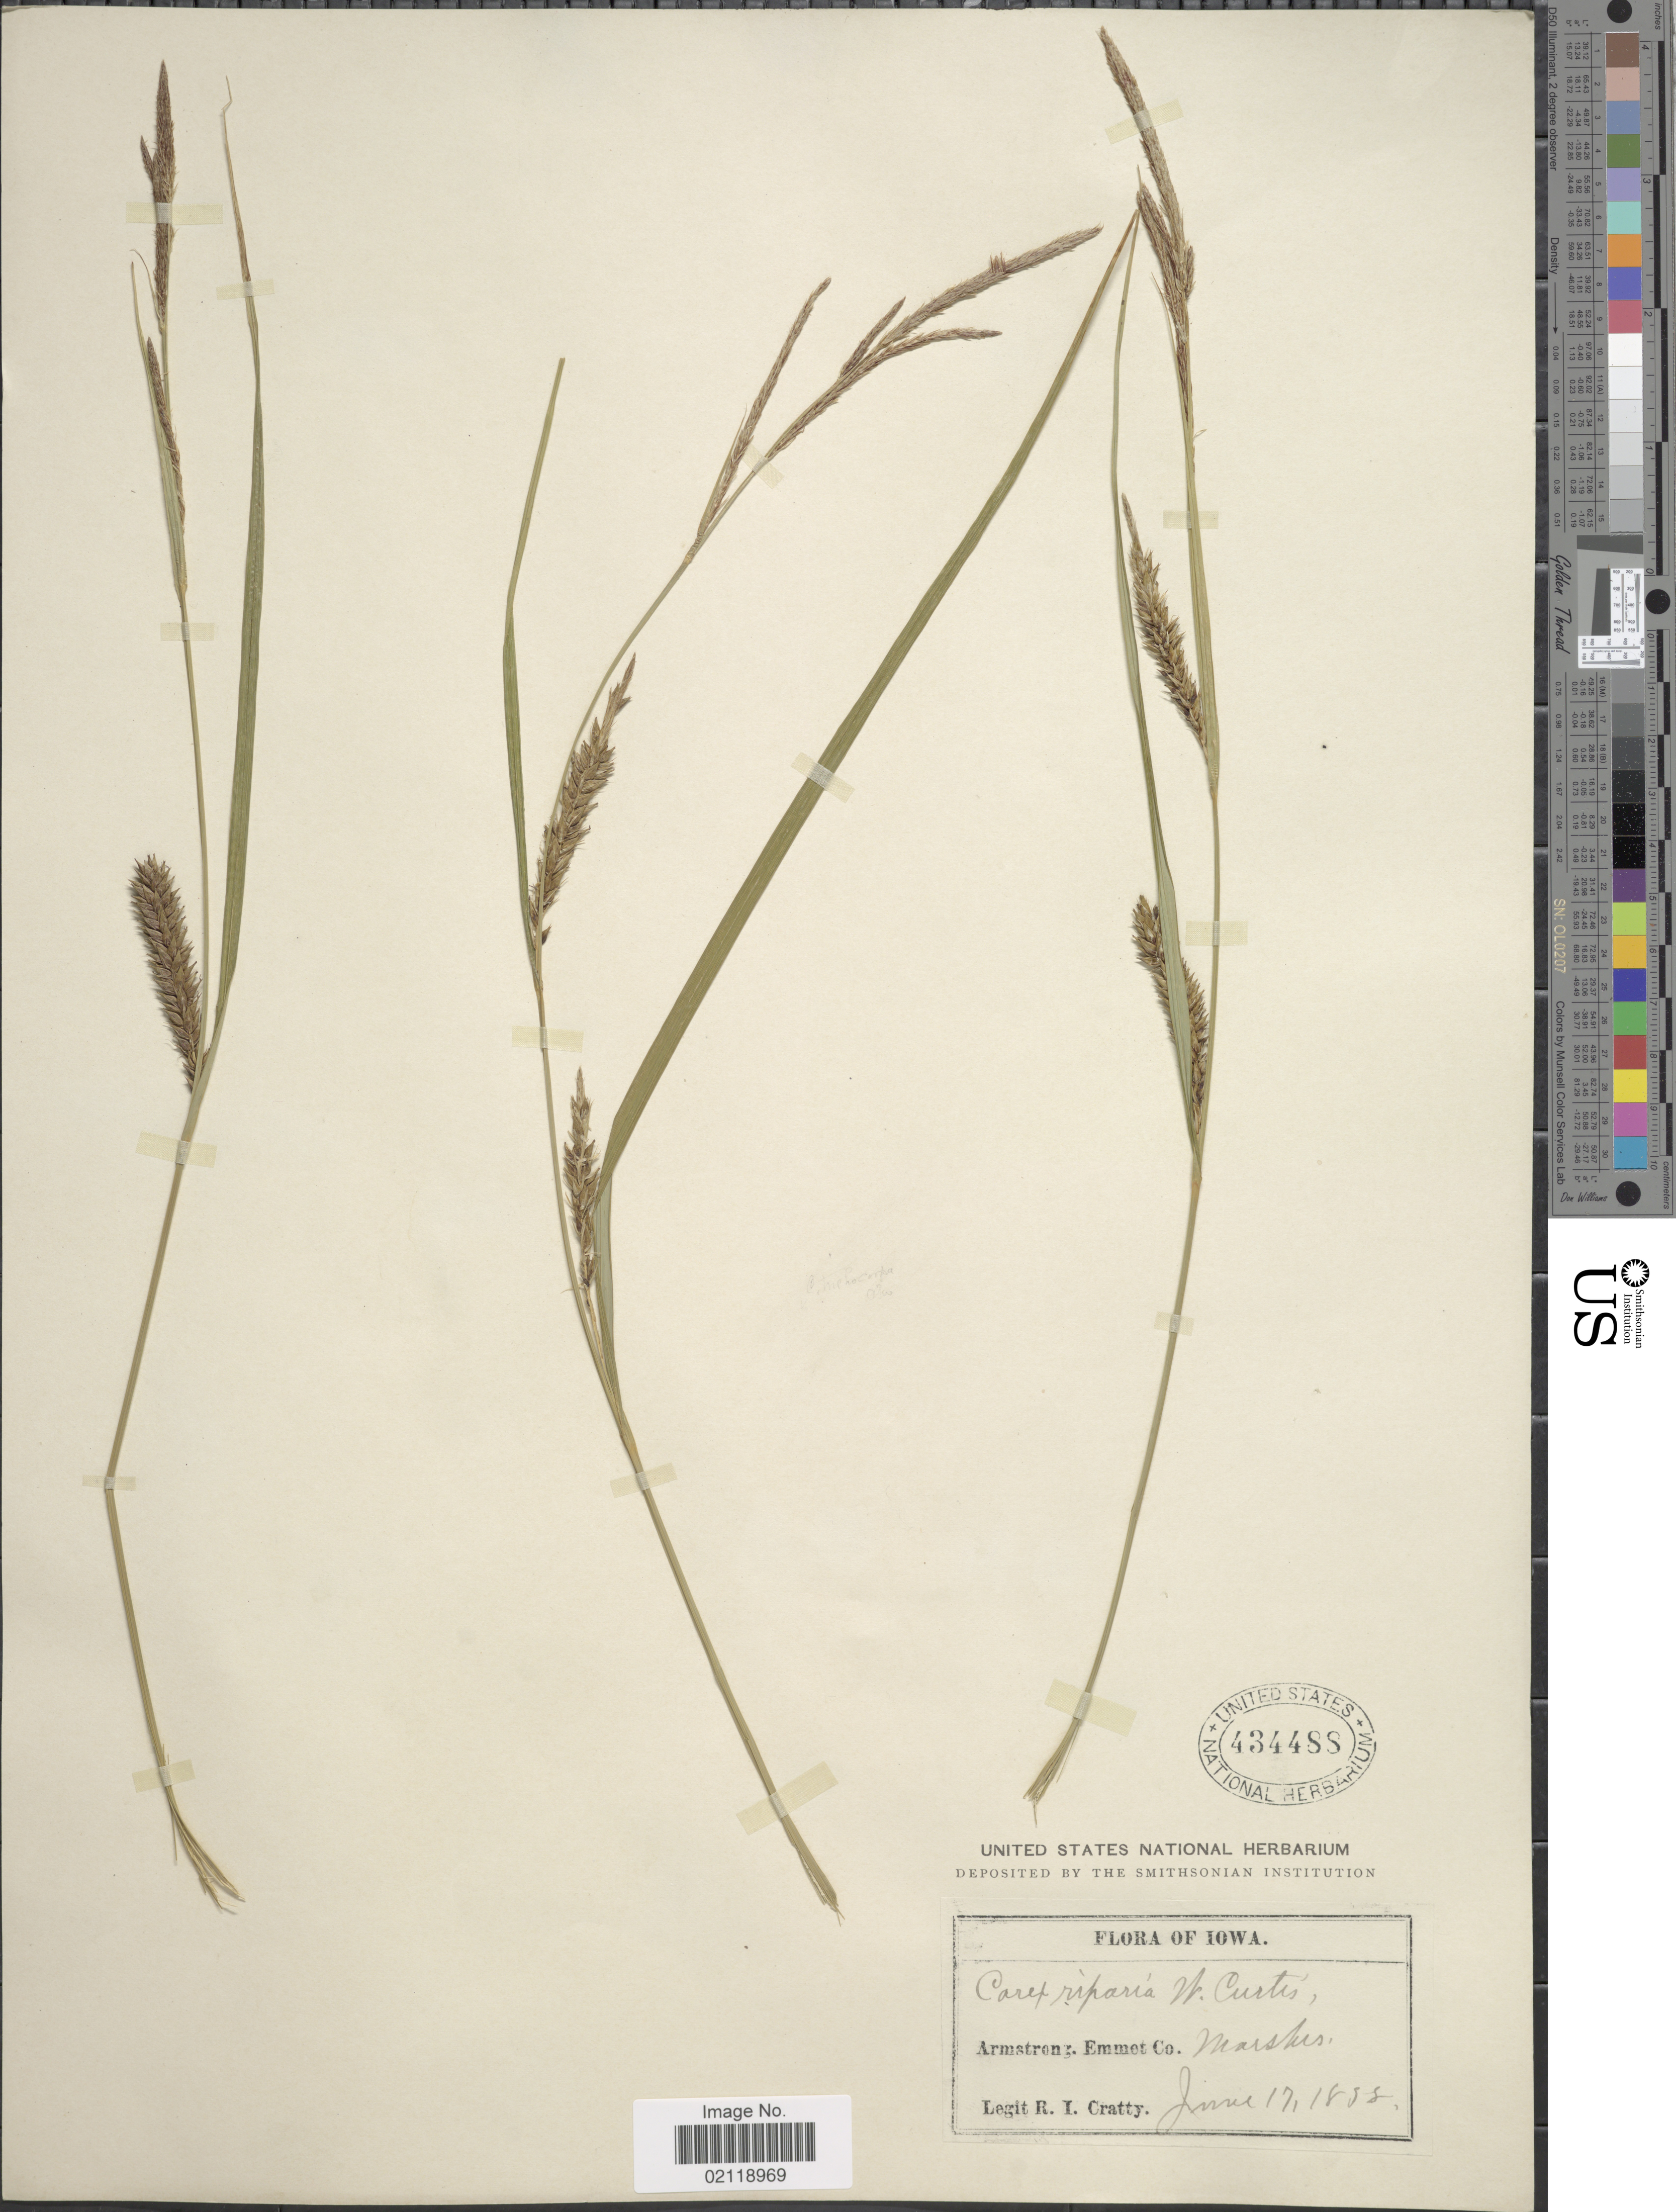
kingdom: Plantae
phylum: Tracheophyta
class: Liliopsida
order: Poales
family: Cyperaceae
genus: Carex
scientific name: Carex lacustris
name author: Willd.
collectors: R. Cratty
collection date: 1888-06-17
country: United States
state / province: Iowa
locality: Armstrong. Emmet Co. Marshes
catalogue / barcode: US 434488